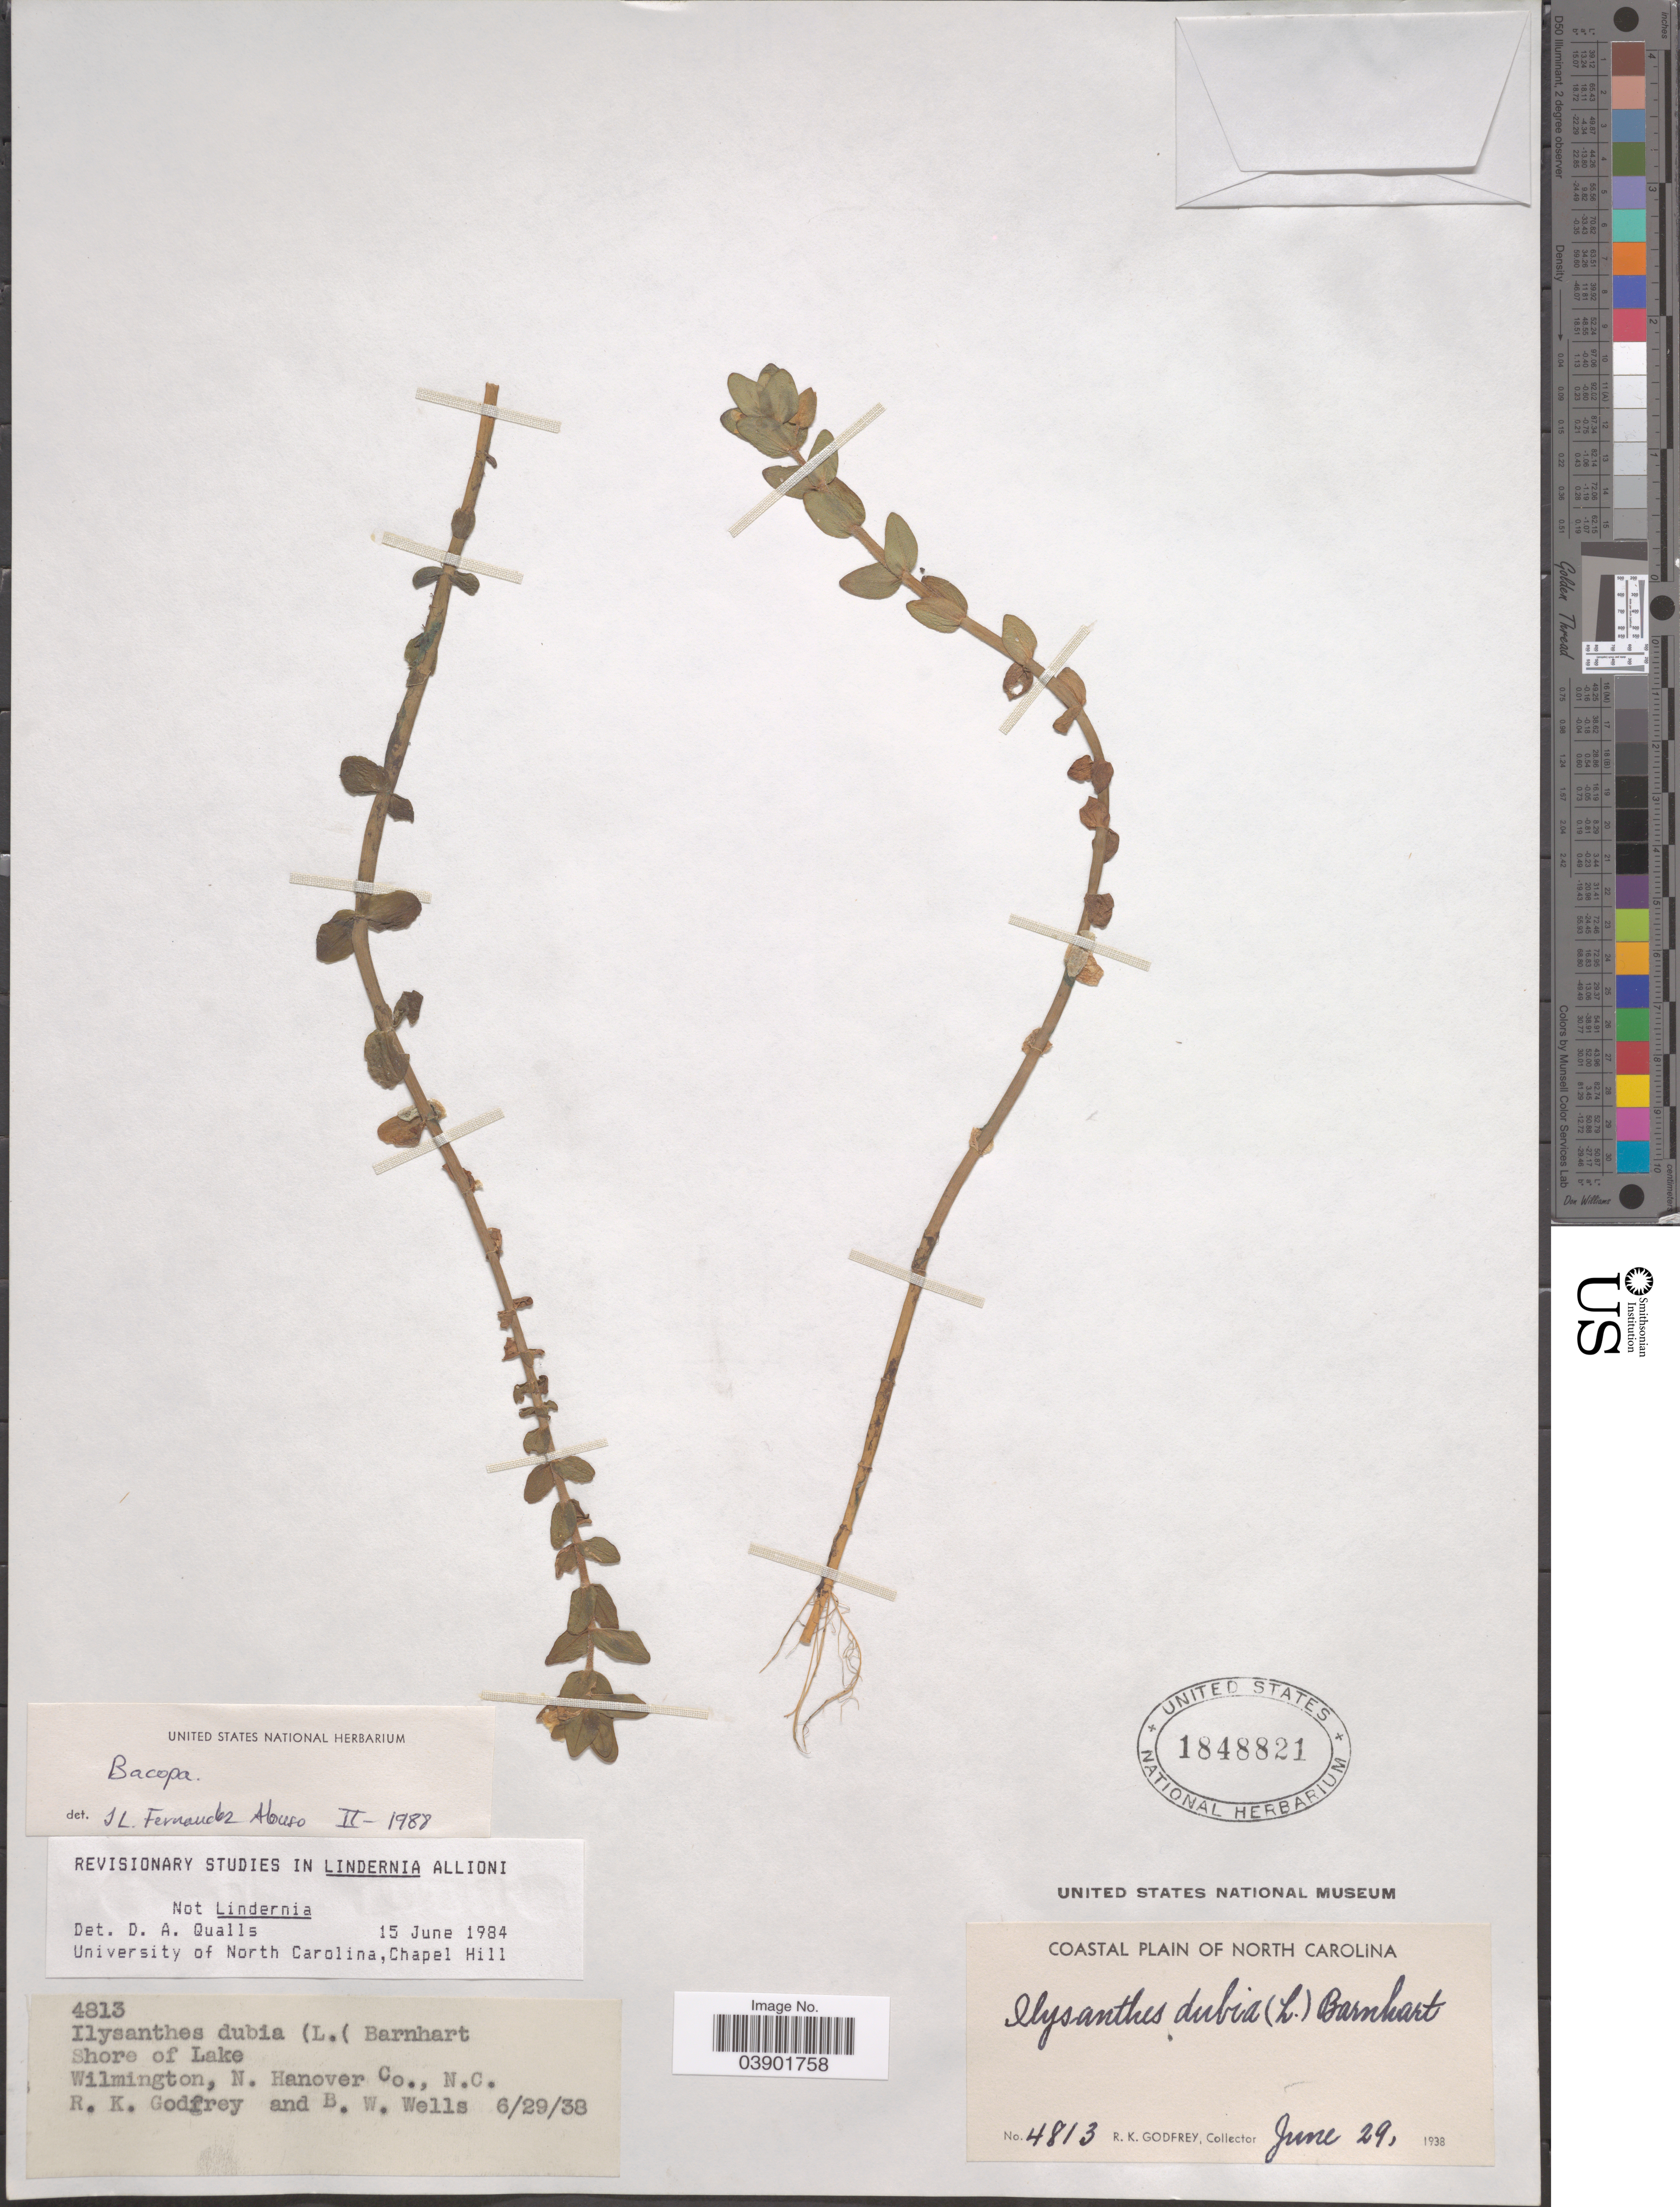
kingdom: Plantae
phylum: Tracheophyta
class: Magnoliopsida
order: Lamiales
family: Plantaginaceae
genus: Bacopa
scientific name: Bacopa sp.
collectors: R. K. Godfrey & B. Wells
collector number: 4813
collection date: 1938-06-29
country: United States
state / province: North Carolina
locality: Shore of Lake. Wilmington, N. Hanover Co. Coastal Plain of North Carolina.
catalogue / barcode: US 1848821